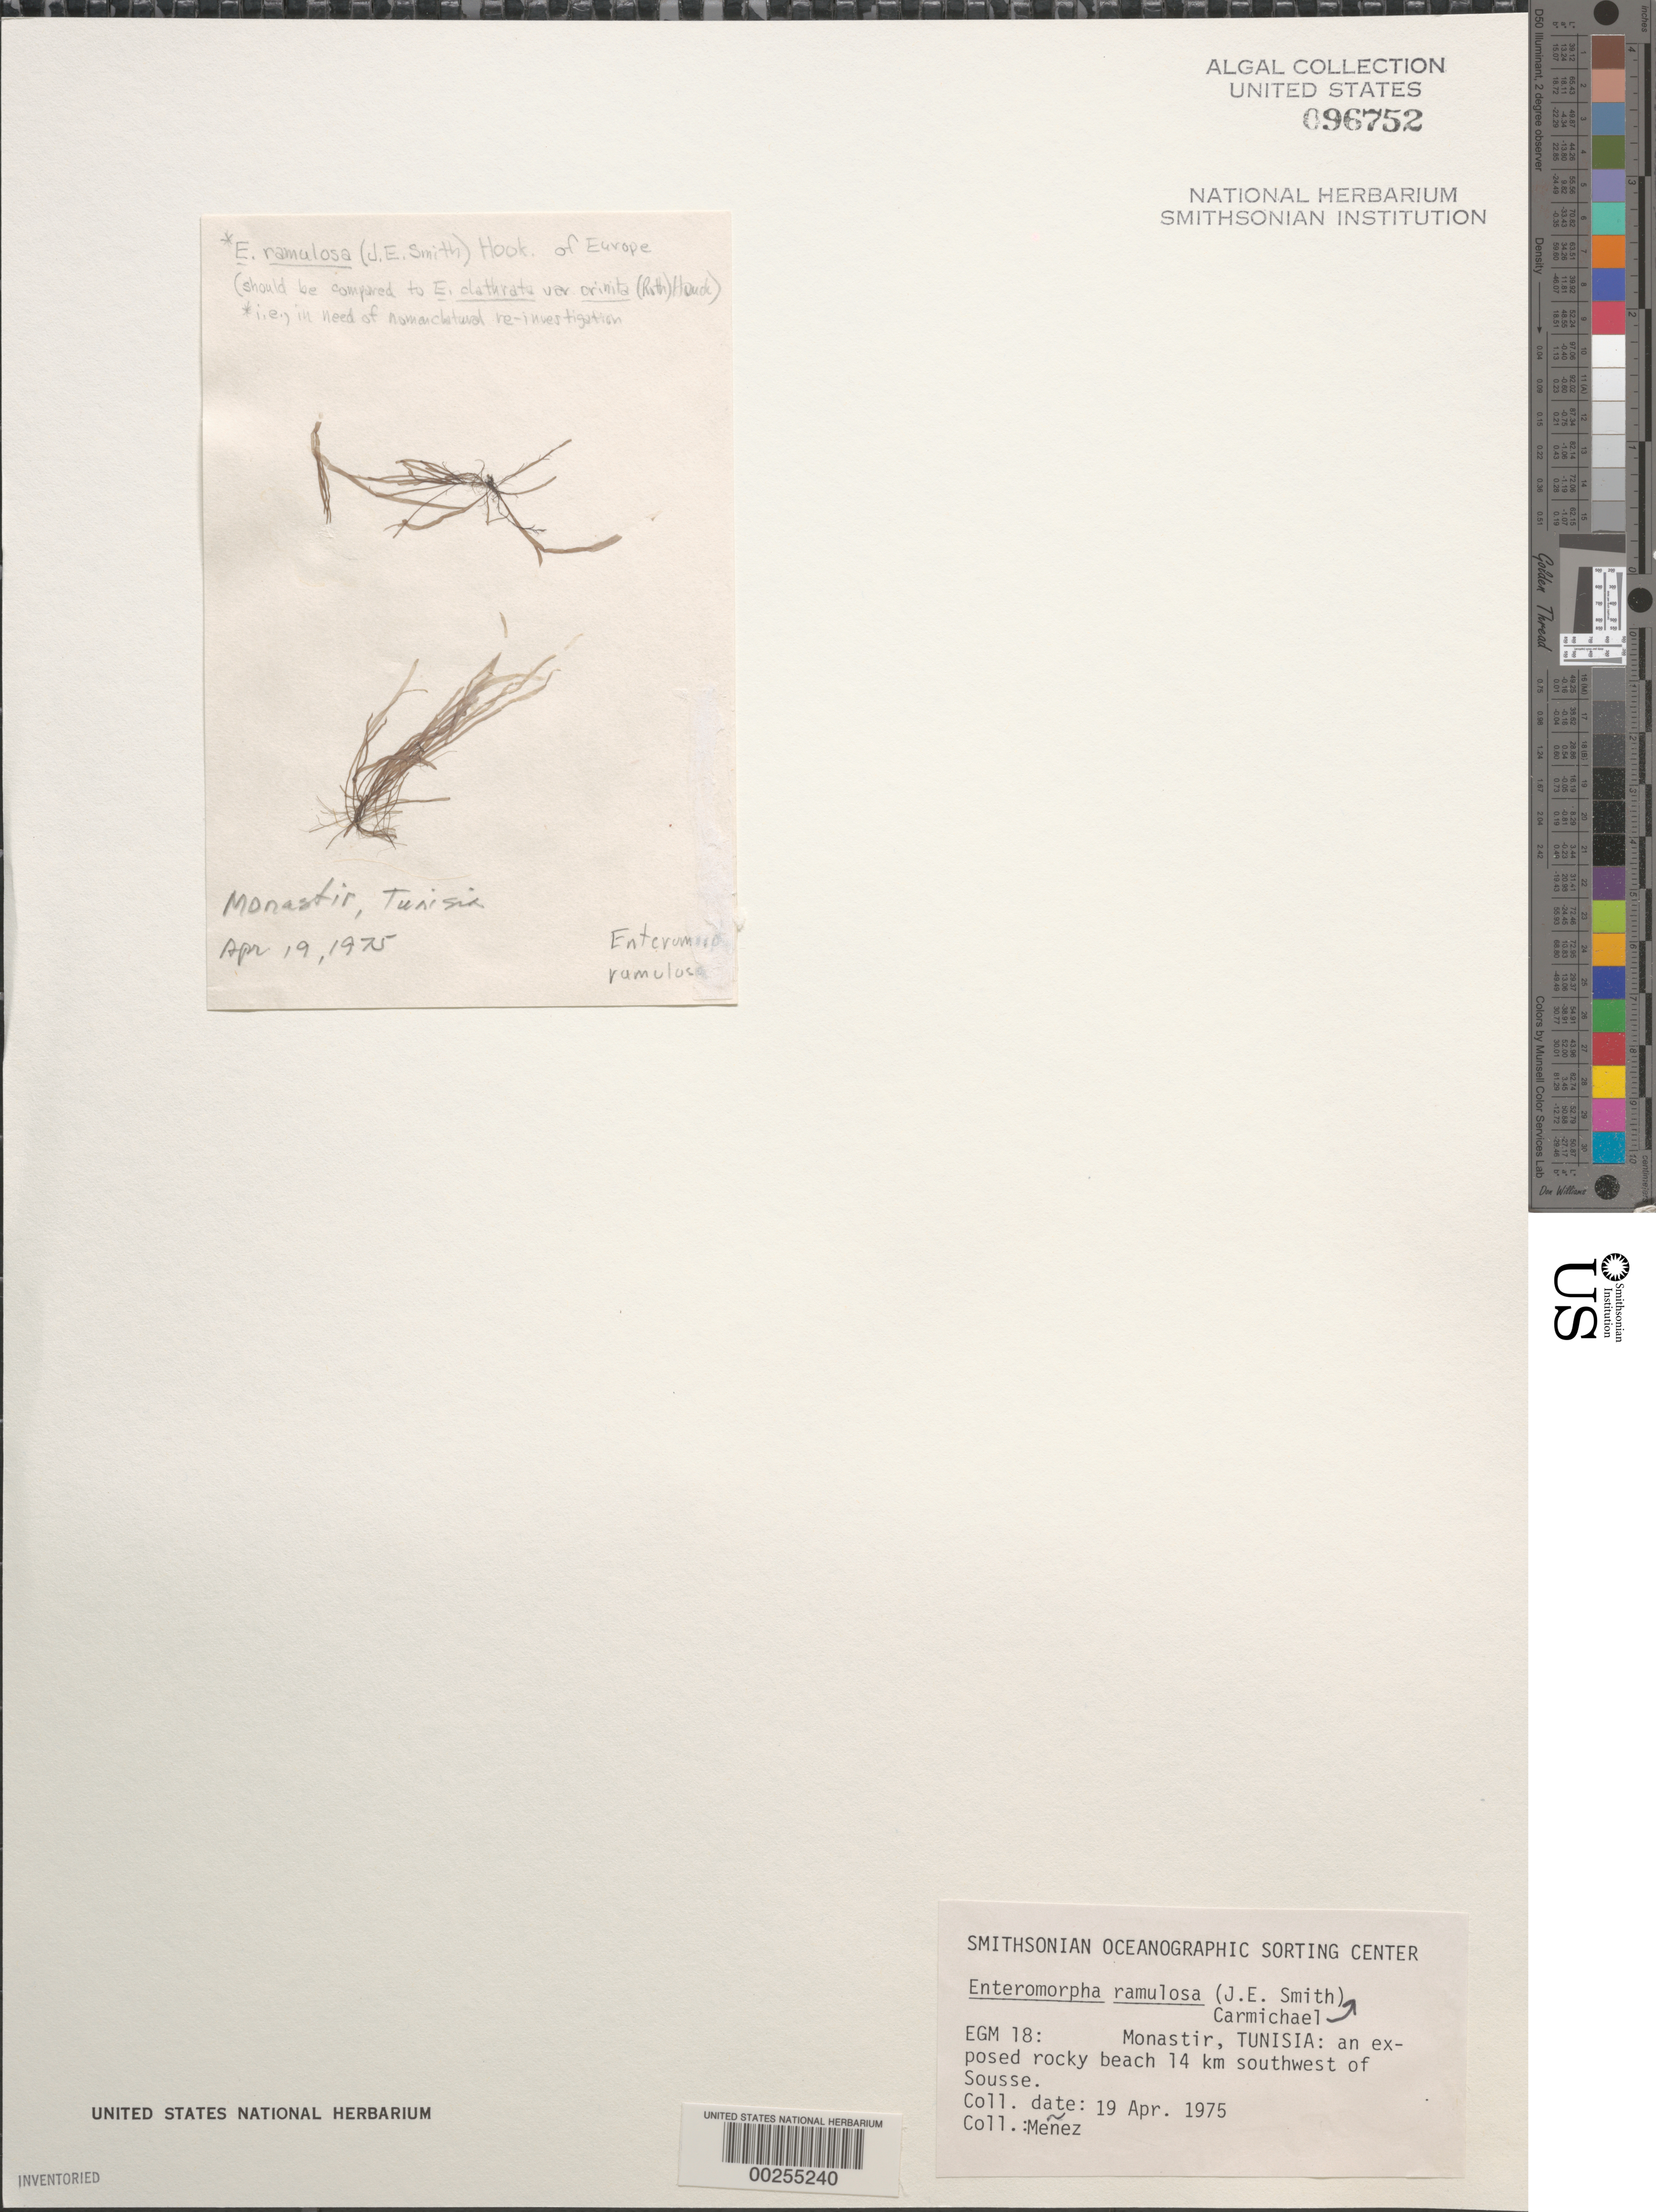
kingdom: Plantae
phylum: Chlorophyta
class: Ulvophyceae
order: Ulvales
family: Ulvaceae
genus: Ulva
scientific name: Ulva clathrata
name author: (Roth) C. Agardh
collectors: Meñez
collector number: EGM 18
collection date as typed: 19 Apr 1975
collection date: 1975-04-19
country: Tunisia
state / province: Monastir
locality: Monastir, 14 km southwest of sousse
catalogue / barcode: US 96752